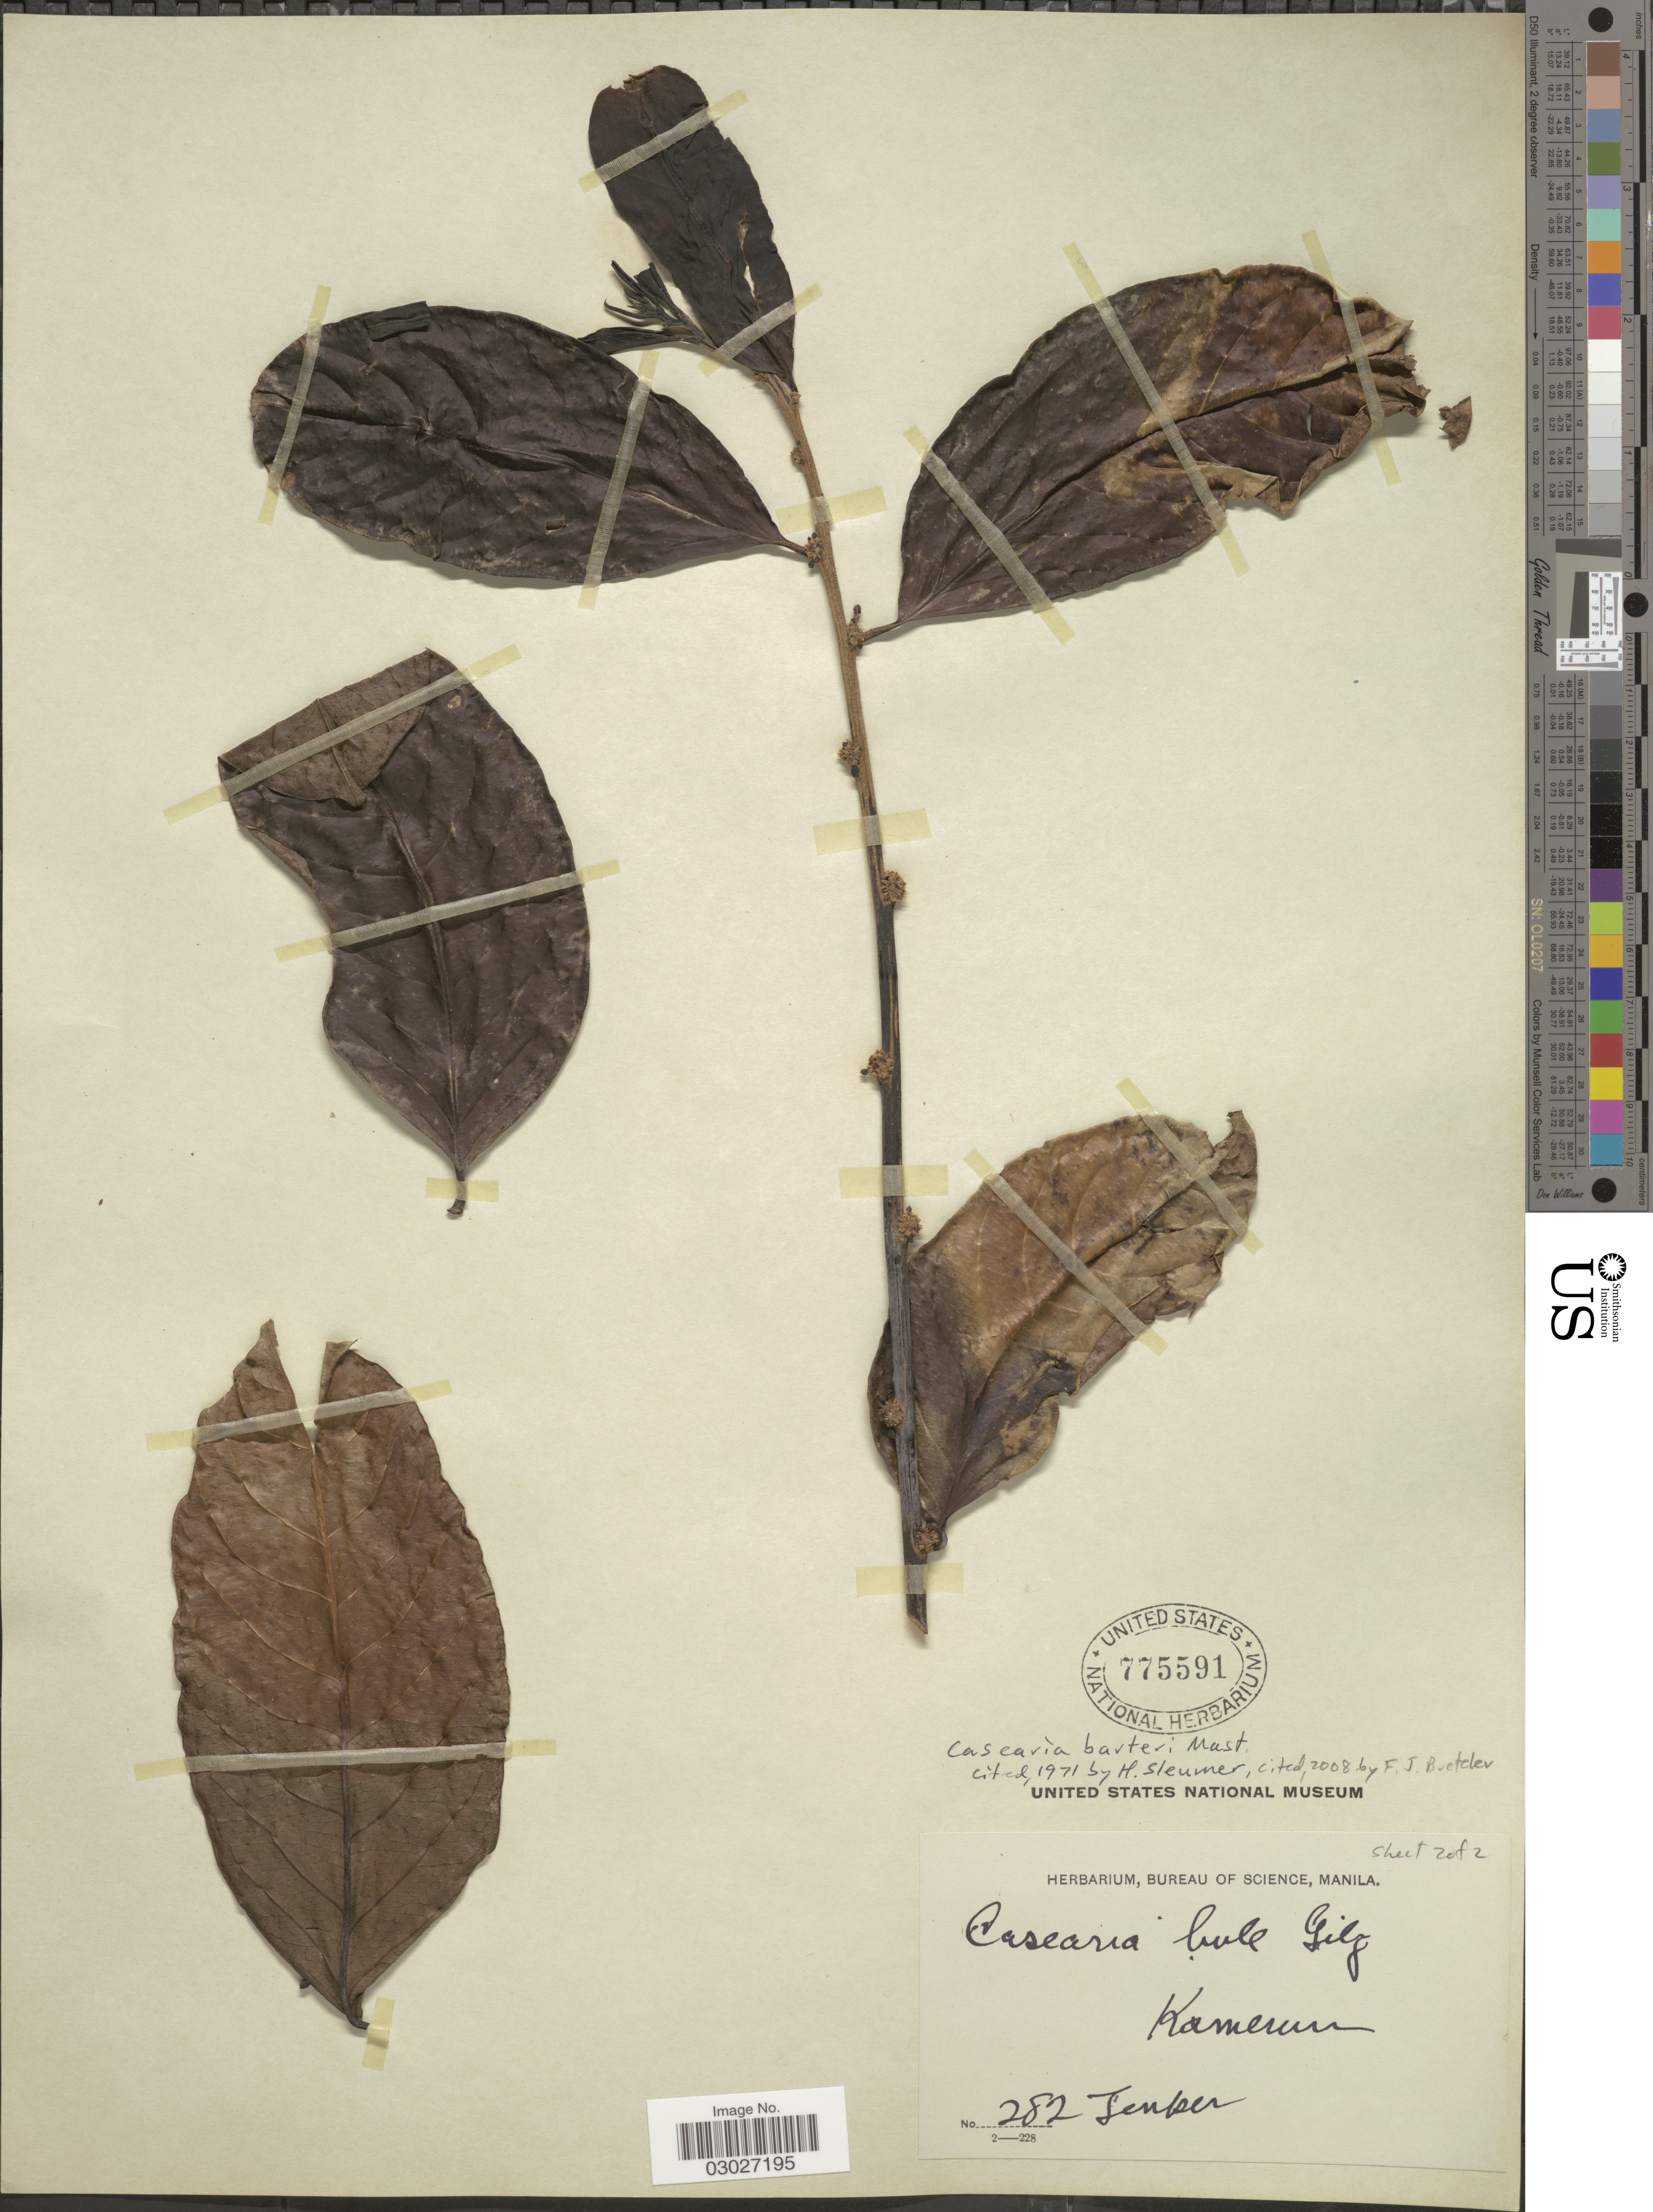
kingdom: Plantae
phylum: Tracheophyta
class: Magnoliopsida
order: Malpighiales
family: Salicaceae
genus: Casearia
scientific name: Casearia barteri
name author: Mast.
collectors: Zenker, --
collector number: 282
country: Cameroon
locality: Kamerun.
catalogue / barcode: US 775591